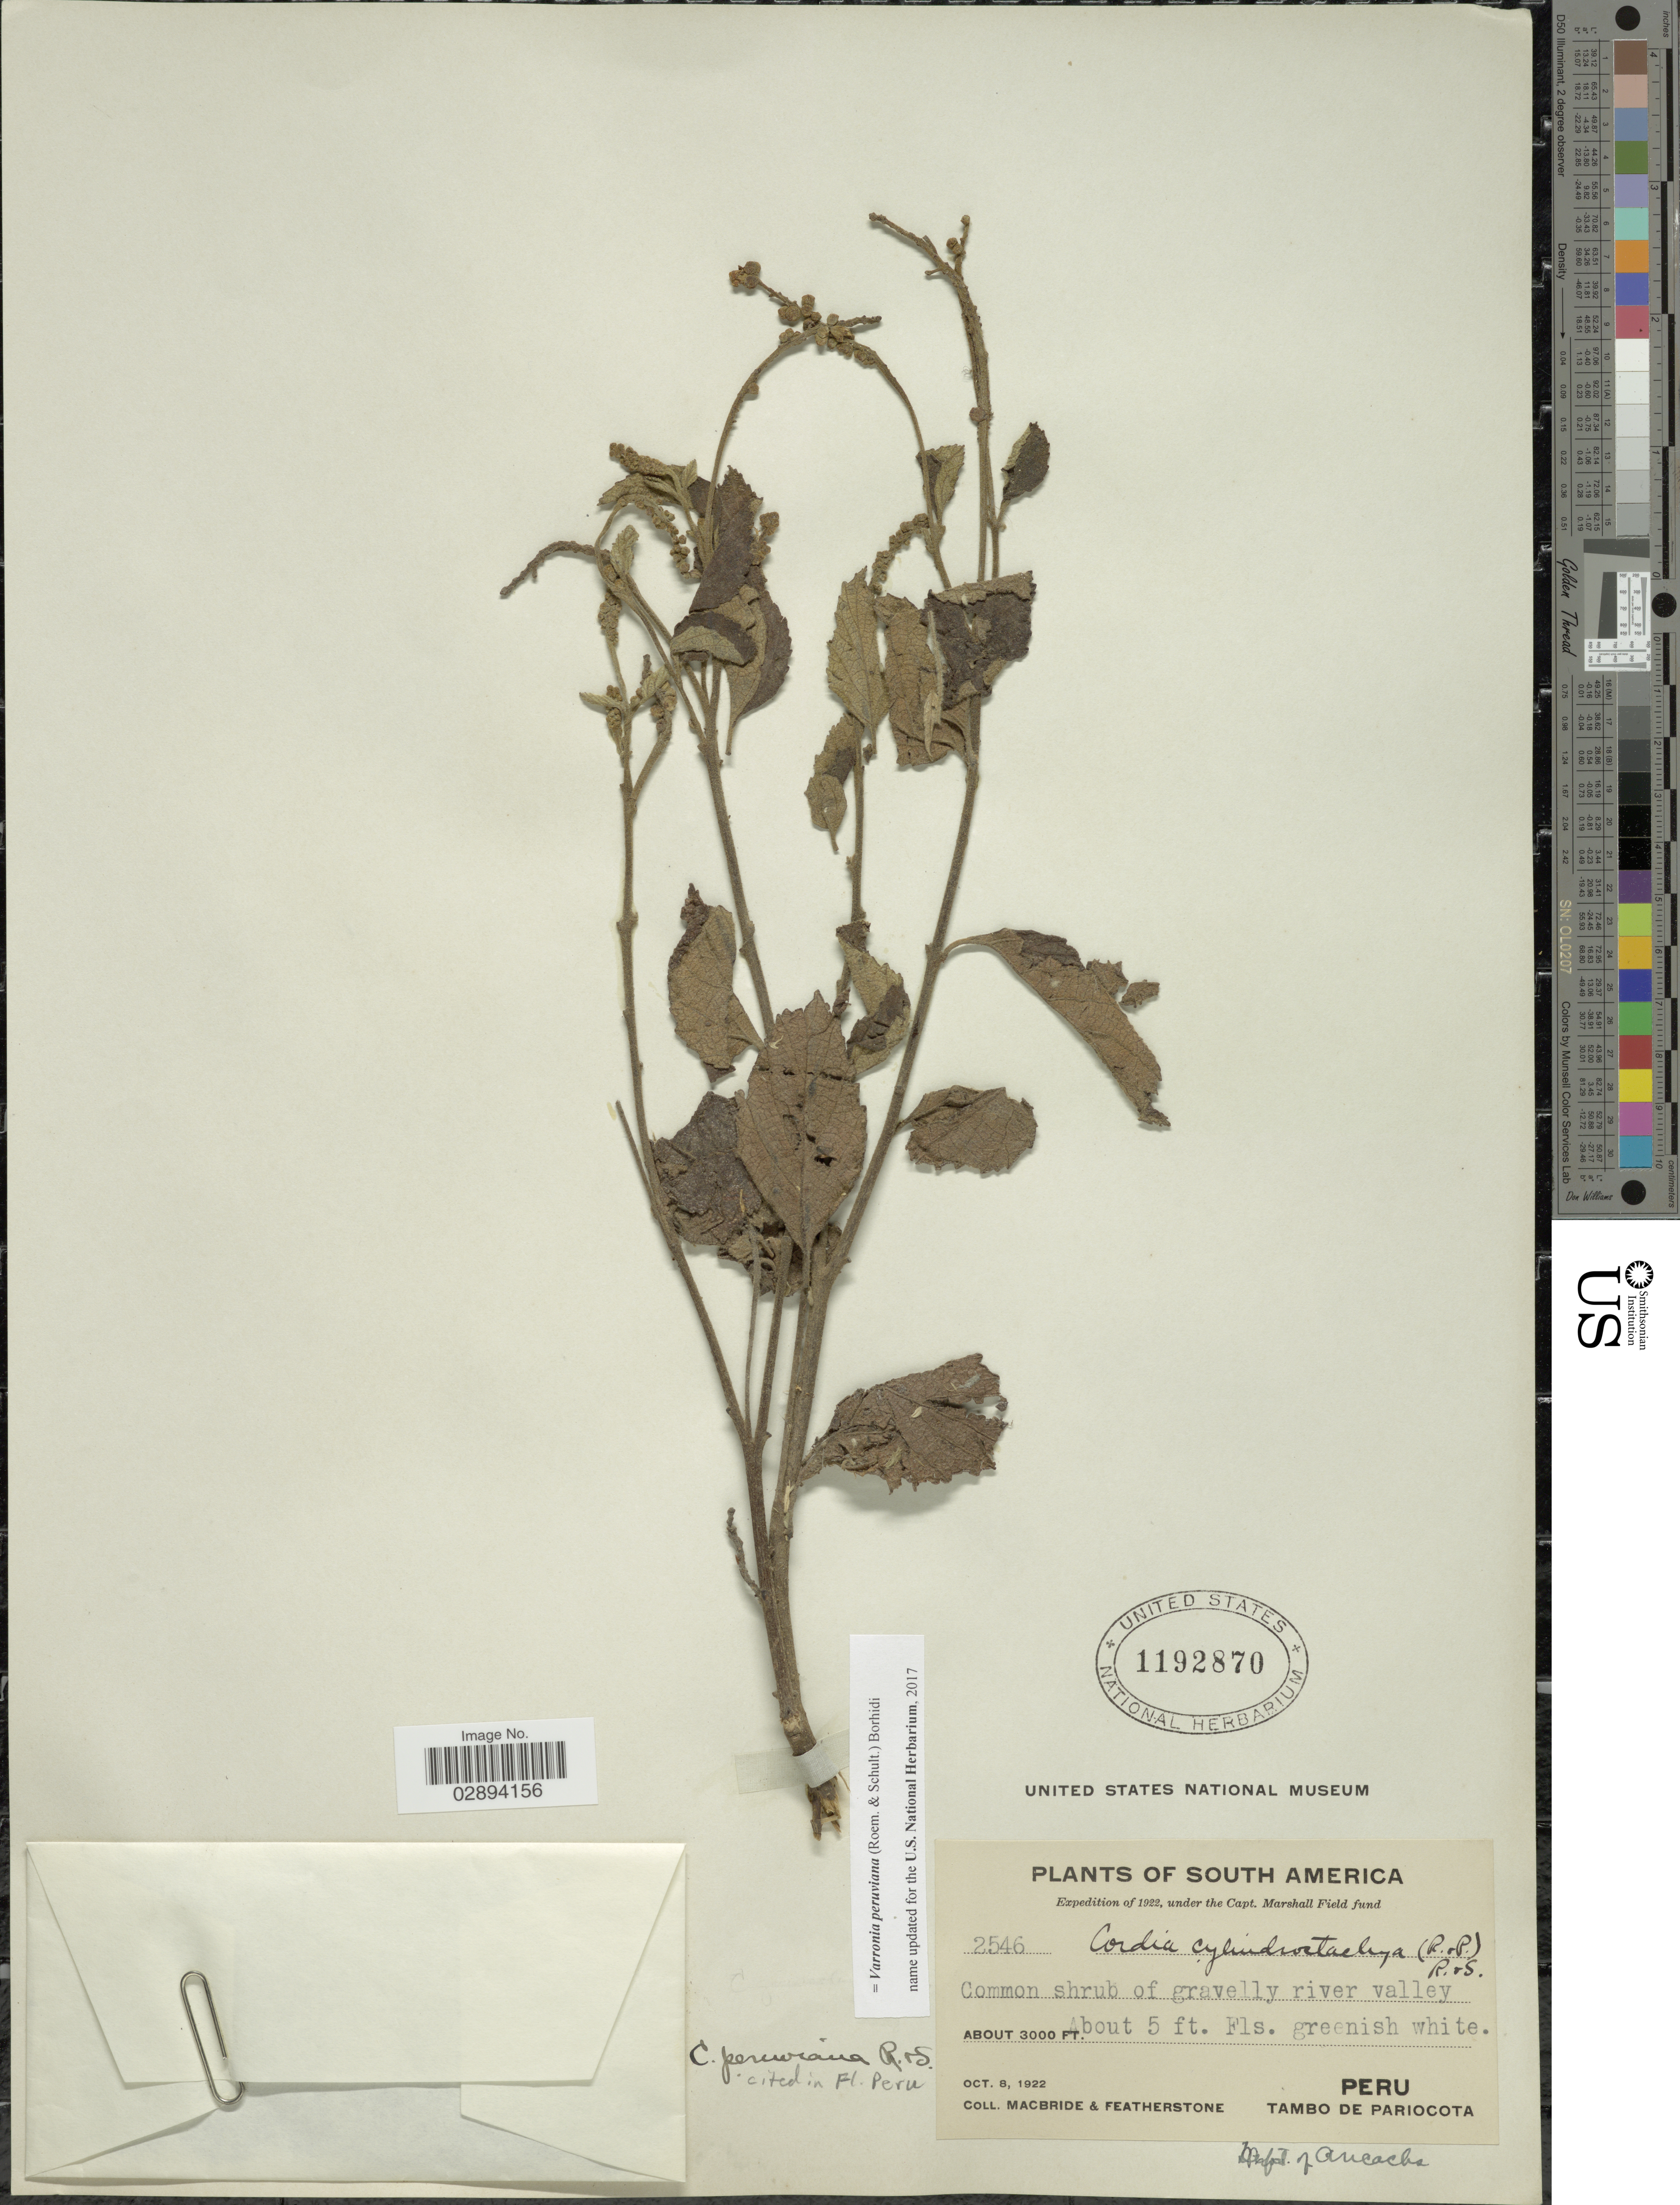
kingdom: Plantae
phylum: Tracheophyta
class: Magnoliopsida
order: Boraginales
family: Cordiaceae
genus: Varronia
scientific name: Varronia peruviana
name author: (Roem. & Schult.) Borhidi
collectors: Macbride, -- & -. Featherstone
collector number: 2546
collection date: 1922-10-08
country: Peru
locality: Tambo de Pariocota.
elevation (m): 914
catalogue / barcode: US 1192870